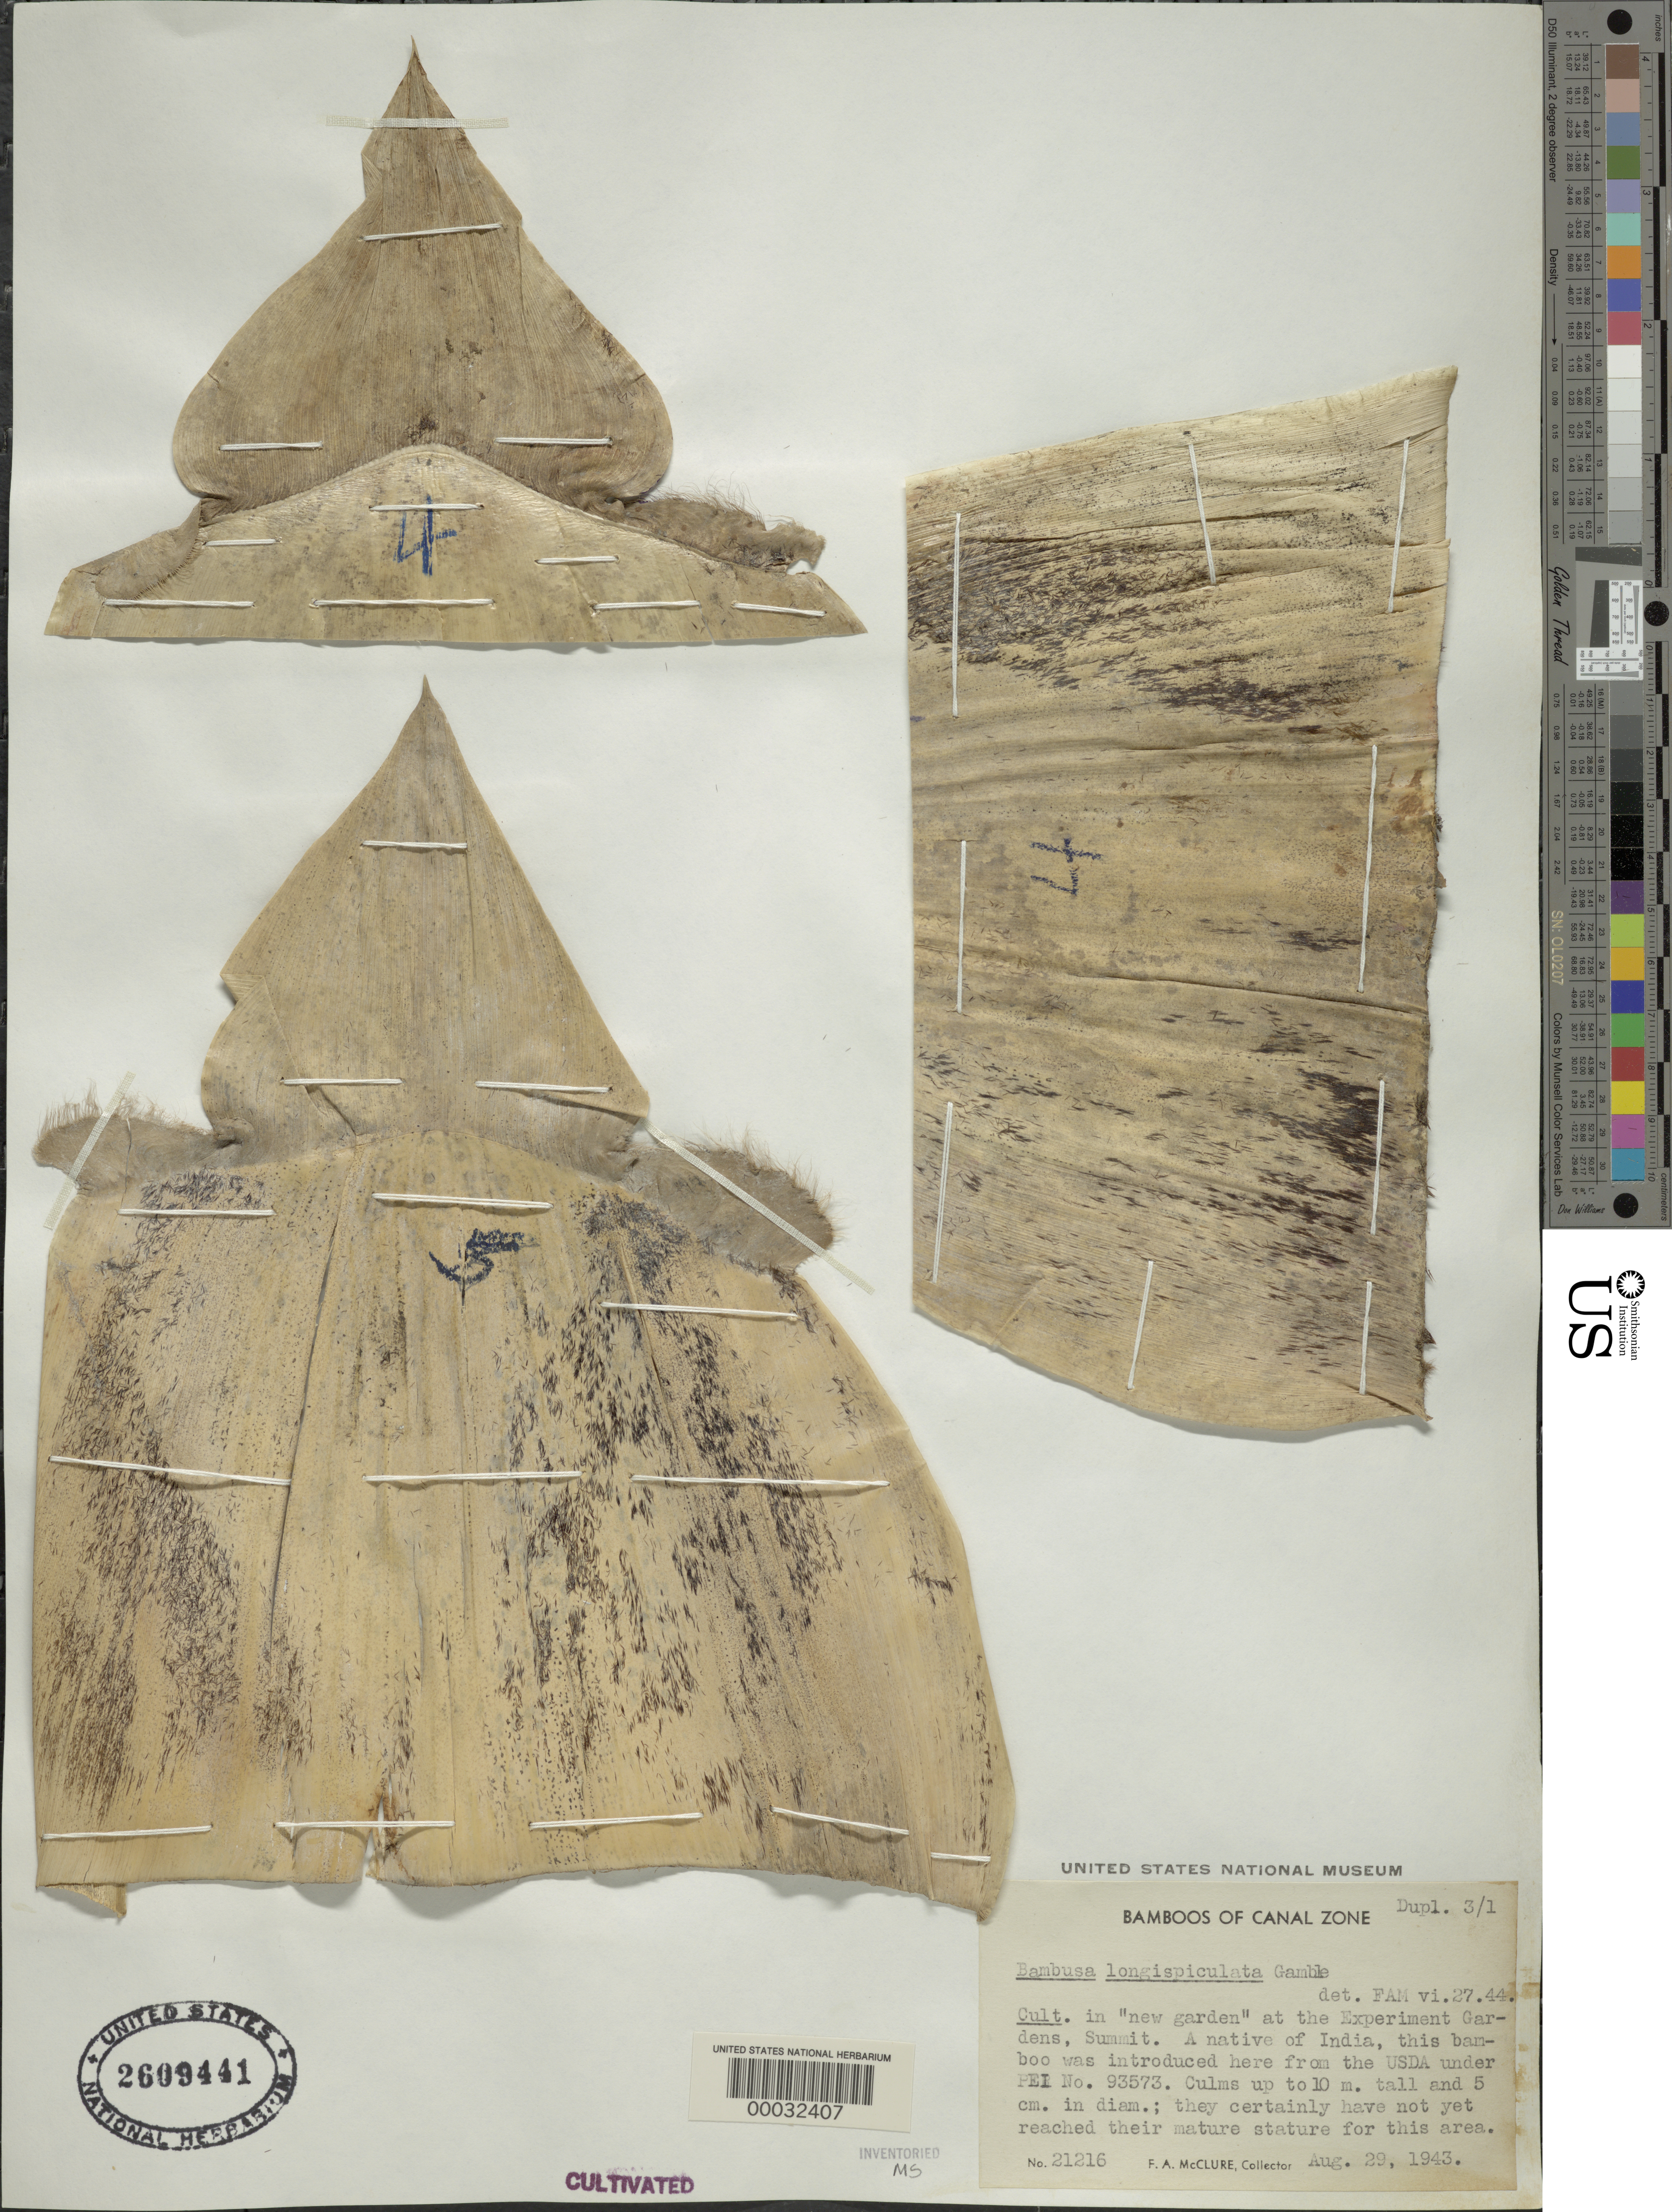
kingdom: Plantae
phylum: Tracheophyta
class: Liliopsida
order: Poales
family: Poaceae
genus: Bambusa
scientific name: Bambusa longispiculata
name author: Gamble ex Brandis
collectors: F. A. McClure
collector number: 21216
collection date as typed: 29 Aug 1943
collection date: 1943-08-29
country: Panama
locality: Esperimental Gardens-summit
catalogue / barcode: US 2609441